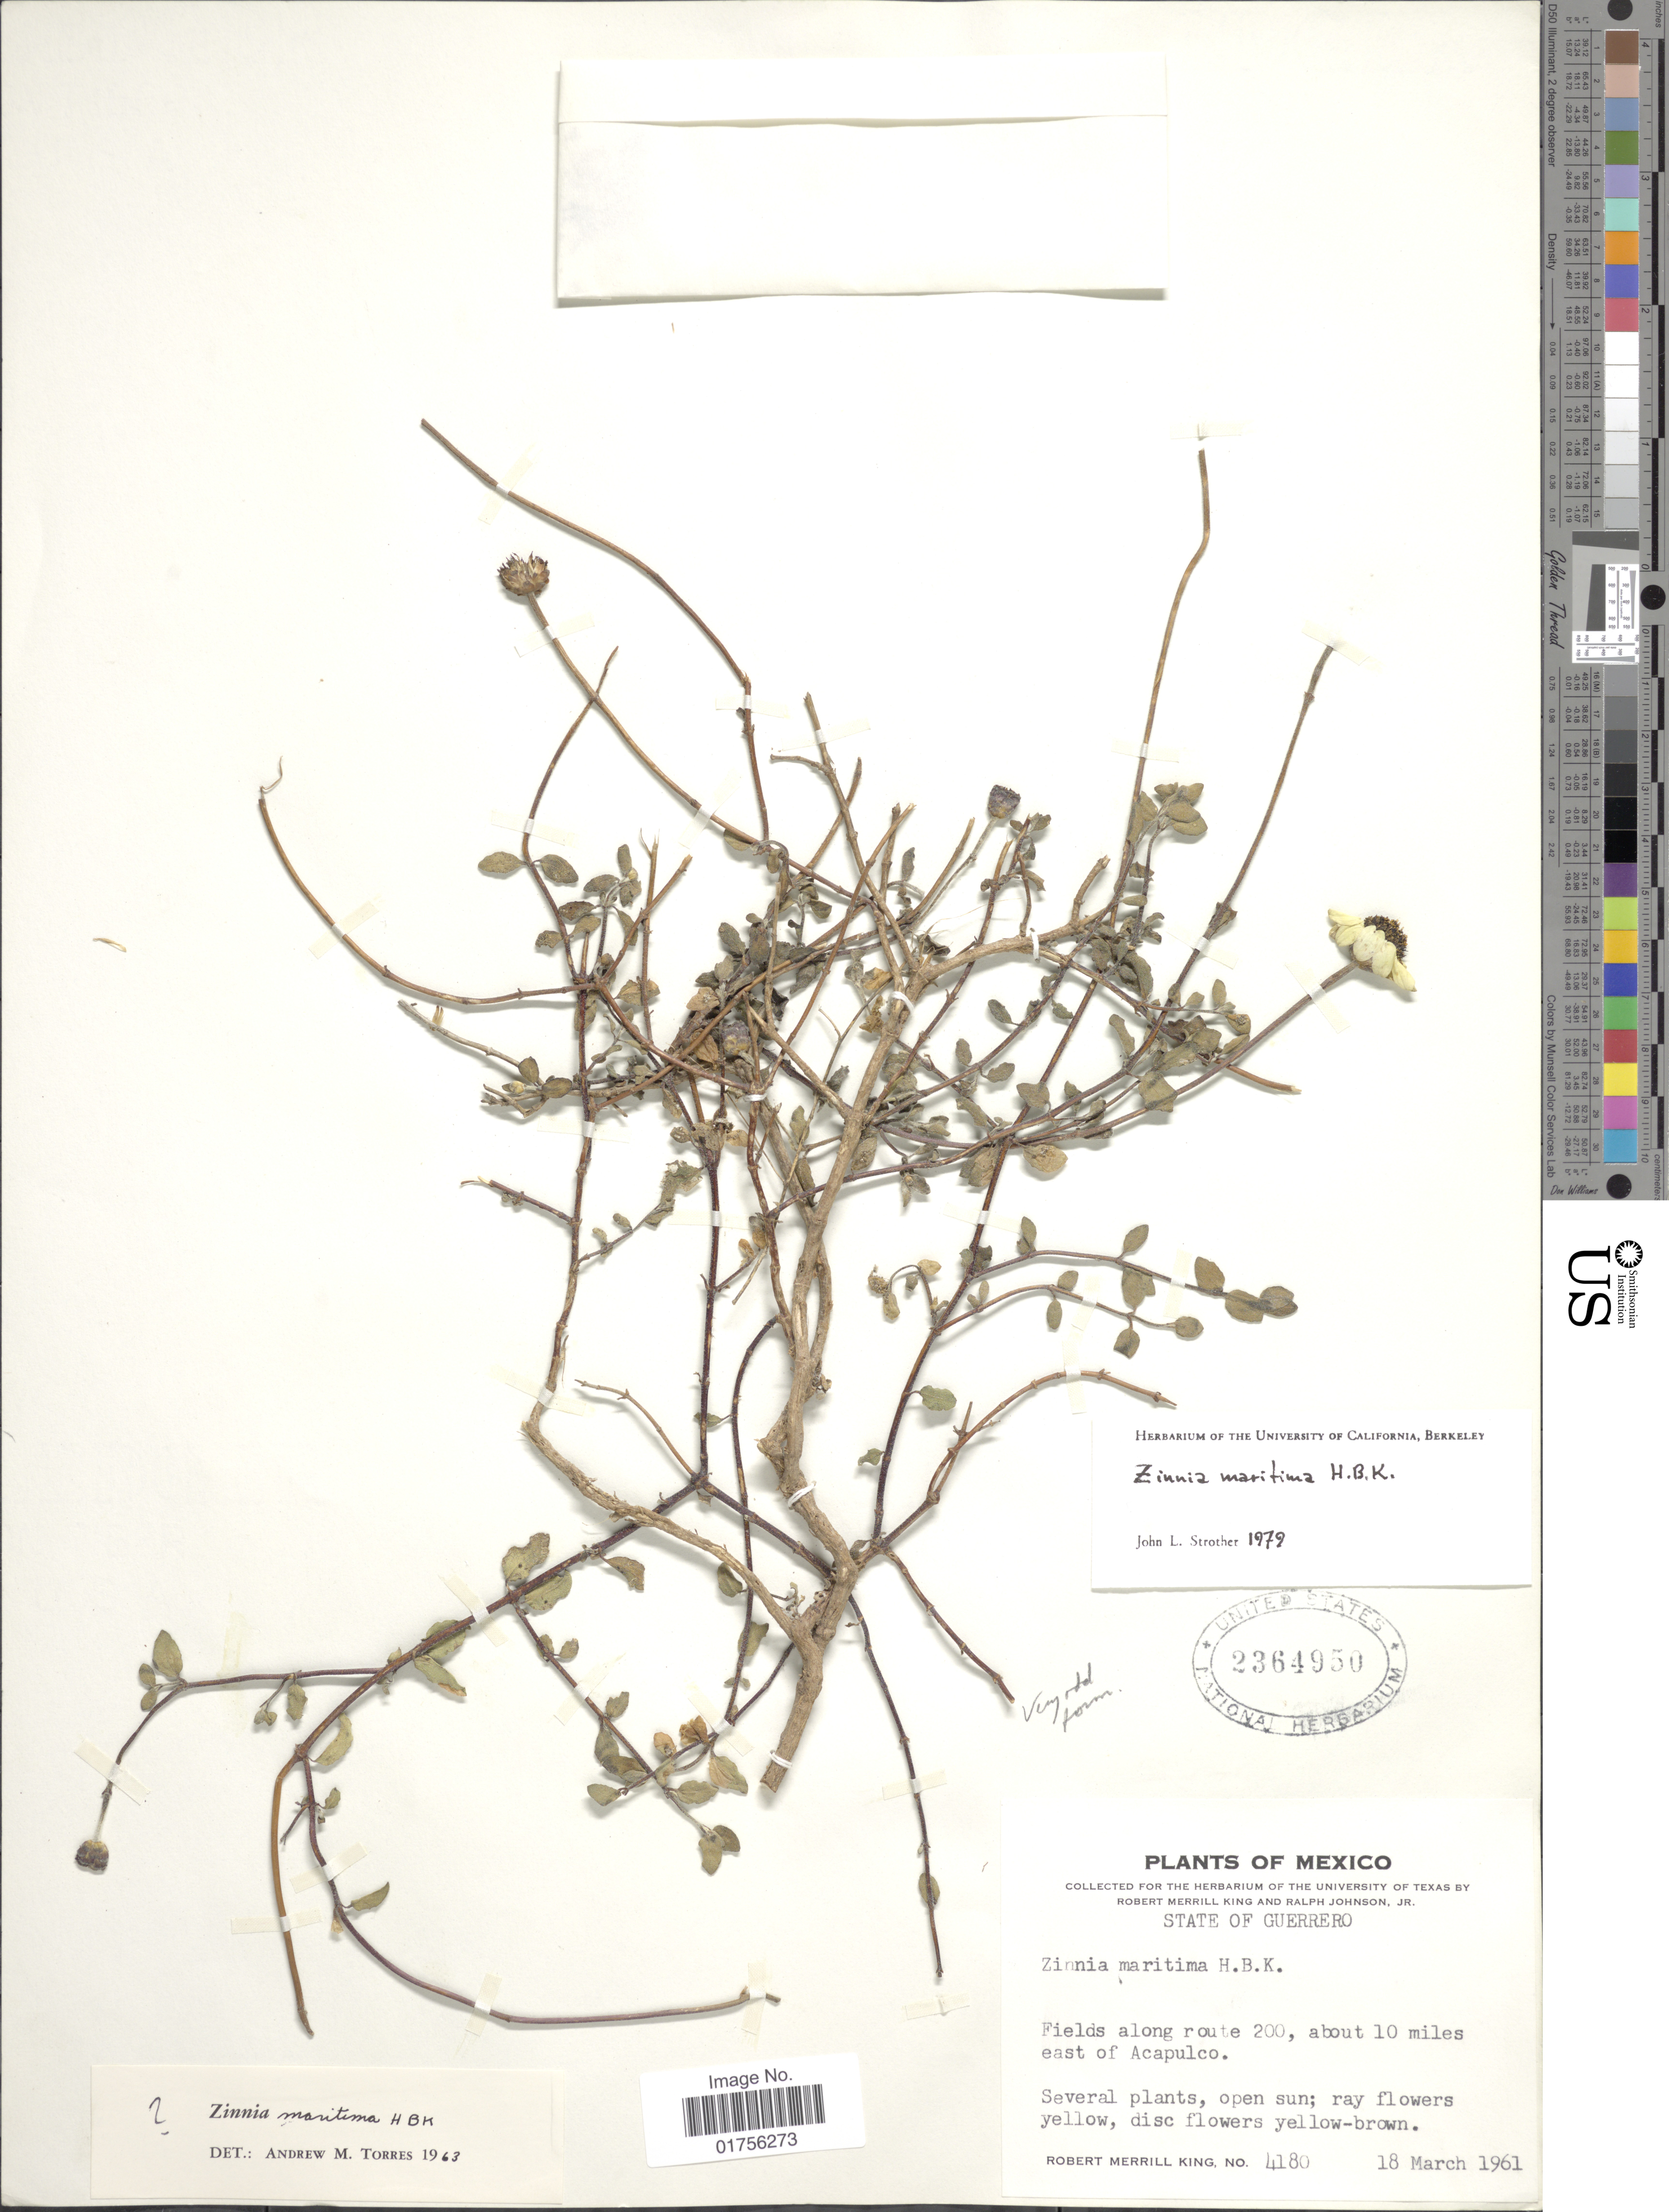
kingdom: Plantae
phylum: Tracheophyta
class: Magnoliopsida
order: Asterales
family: Asteraceae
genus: Zinnia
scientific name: Zinnia maritima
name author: Kunth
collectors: R. M. King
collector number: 4180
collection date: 1961-03-18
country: Mexico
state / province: Guerrero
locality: State of Guerrero, Fields along route 200, about 10 miles east of Acapulco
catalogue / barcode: US 2364950